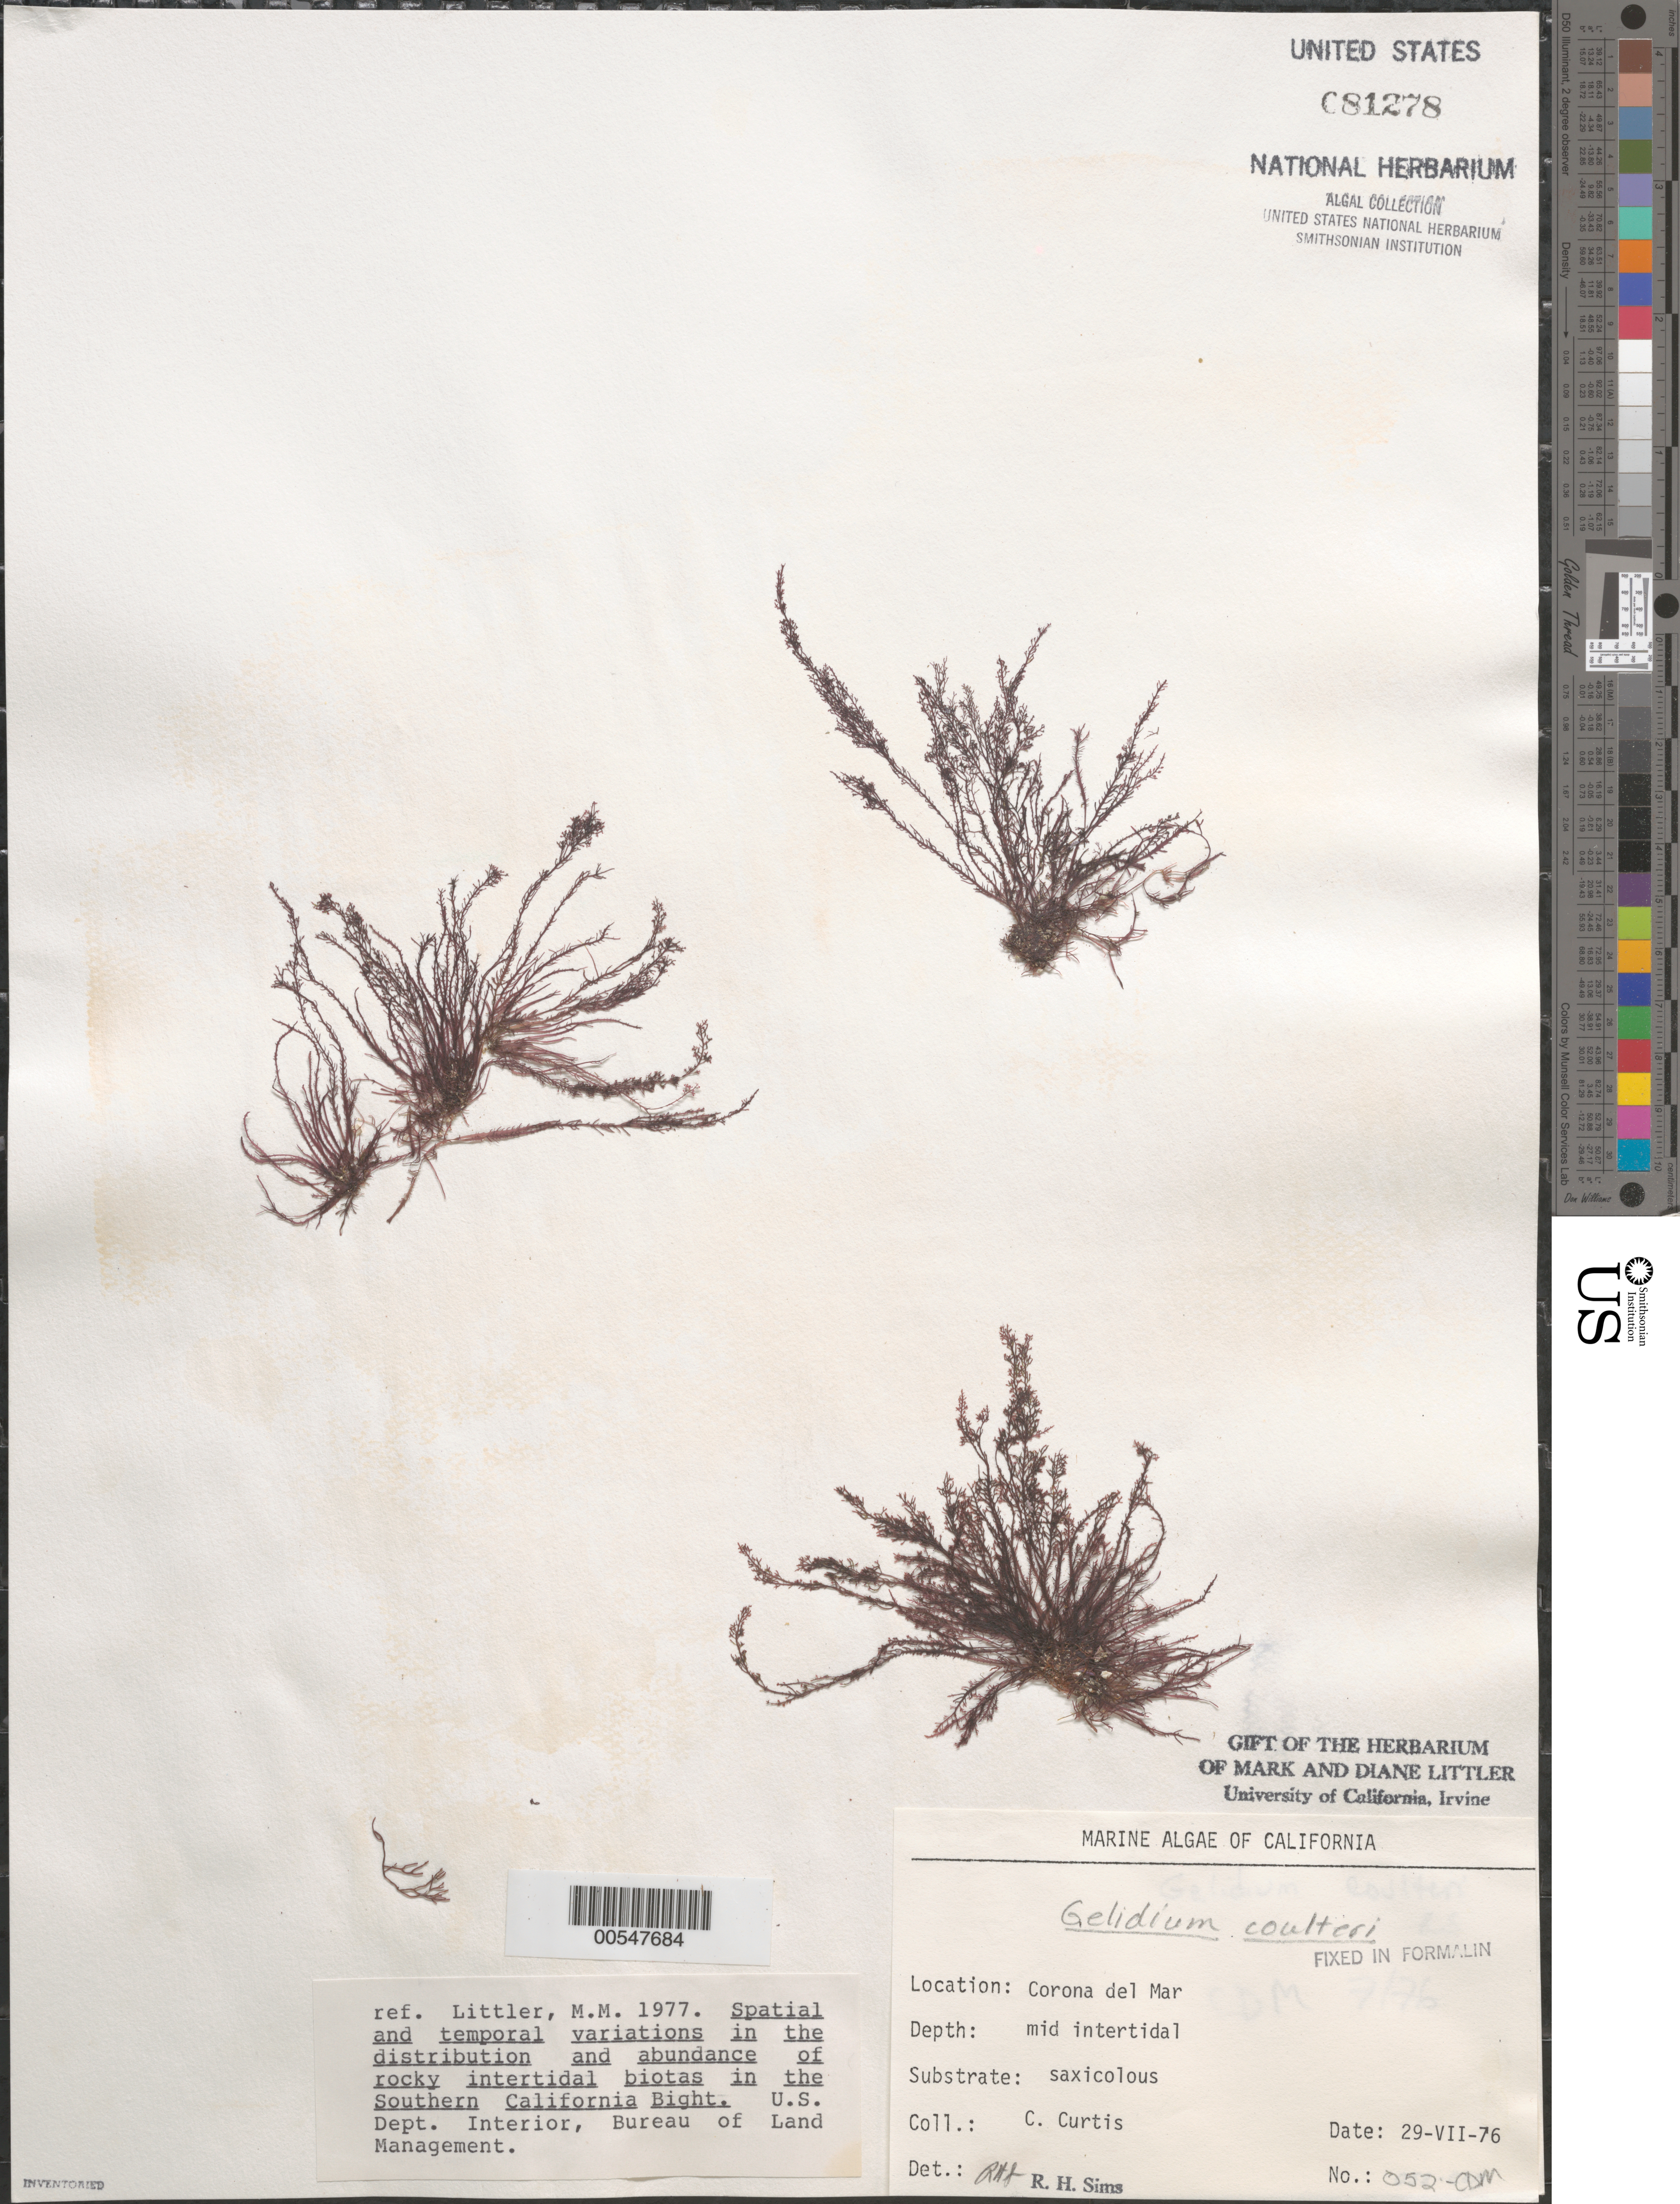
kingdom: Plantae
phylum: Rhodophyta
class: Florideophyceae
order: Gelidiales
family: Gelidiaceae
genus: Gelidium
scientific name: Gelidium coulteri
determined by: Sims, Robert H.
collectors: C. Curtis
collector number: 052-CDM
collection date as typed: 29 Jul 1976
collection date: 1976-07-29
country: United States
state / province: California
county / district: Orange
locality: Corona del Mar, mouth of Morning Canyon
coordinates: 33 35'14"N, 117 51'54"W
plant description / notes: BLM-SOCALBIGHT Rocky Intertidal Survey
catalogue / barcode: US 81278